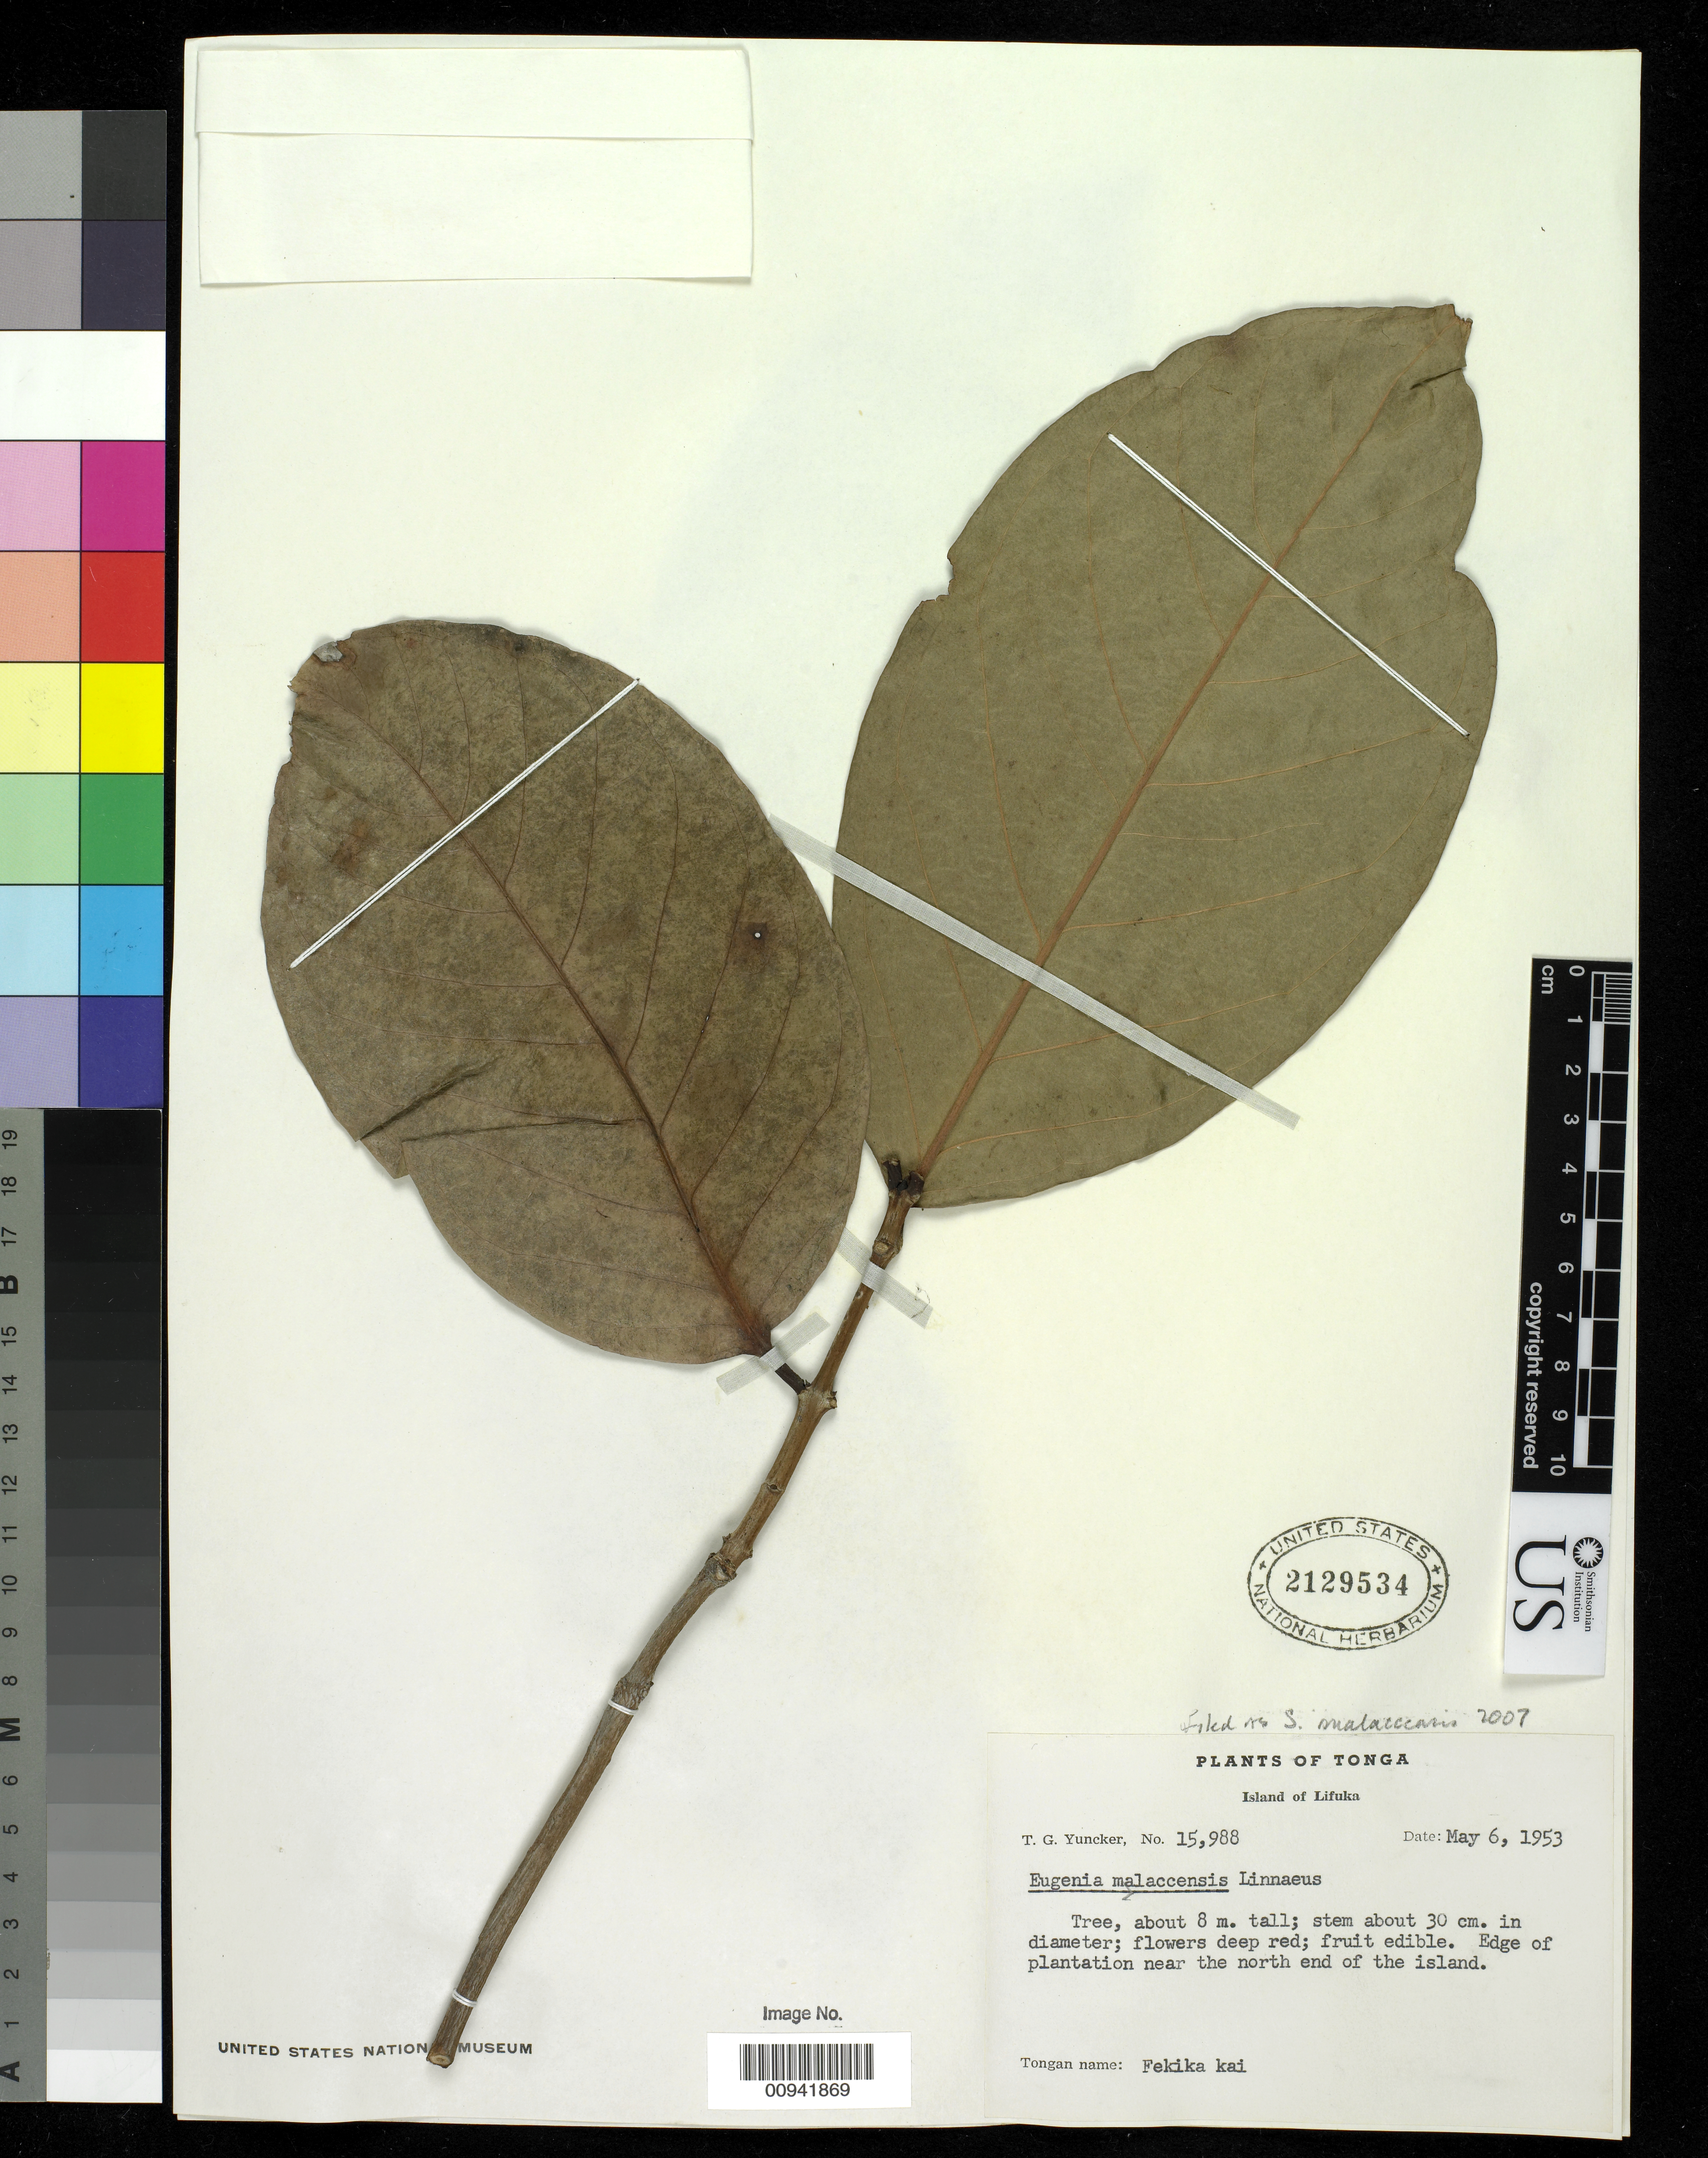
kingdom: Plantae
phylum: Tracheophyta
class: Magnoliopsida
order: Myrtales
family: Myrtaceae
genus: Syzygium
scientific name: Syzygium malaccense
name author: (L.) Merr. & L.M. Perry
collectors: T. G. Yuncker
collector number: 15988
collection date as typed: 06 May 1953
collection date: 1953-05-06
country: Tonga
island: Lifuka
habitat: Edge of plantation near the north end of the island.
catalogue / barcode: US 2129534